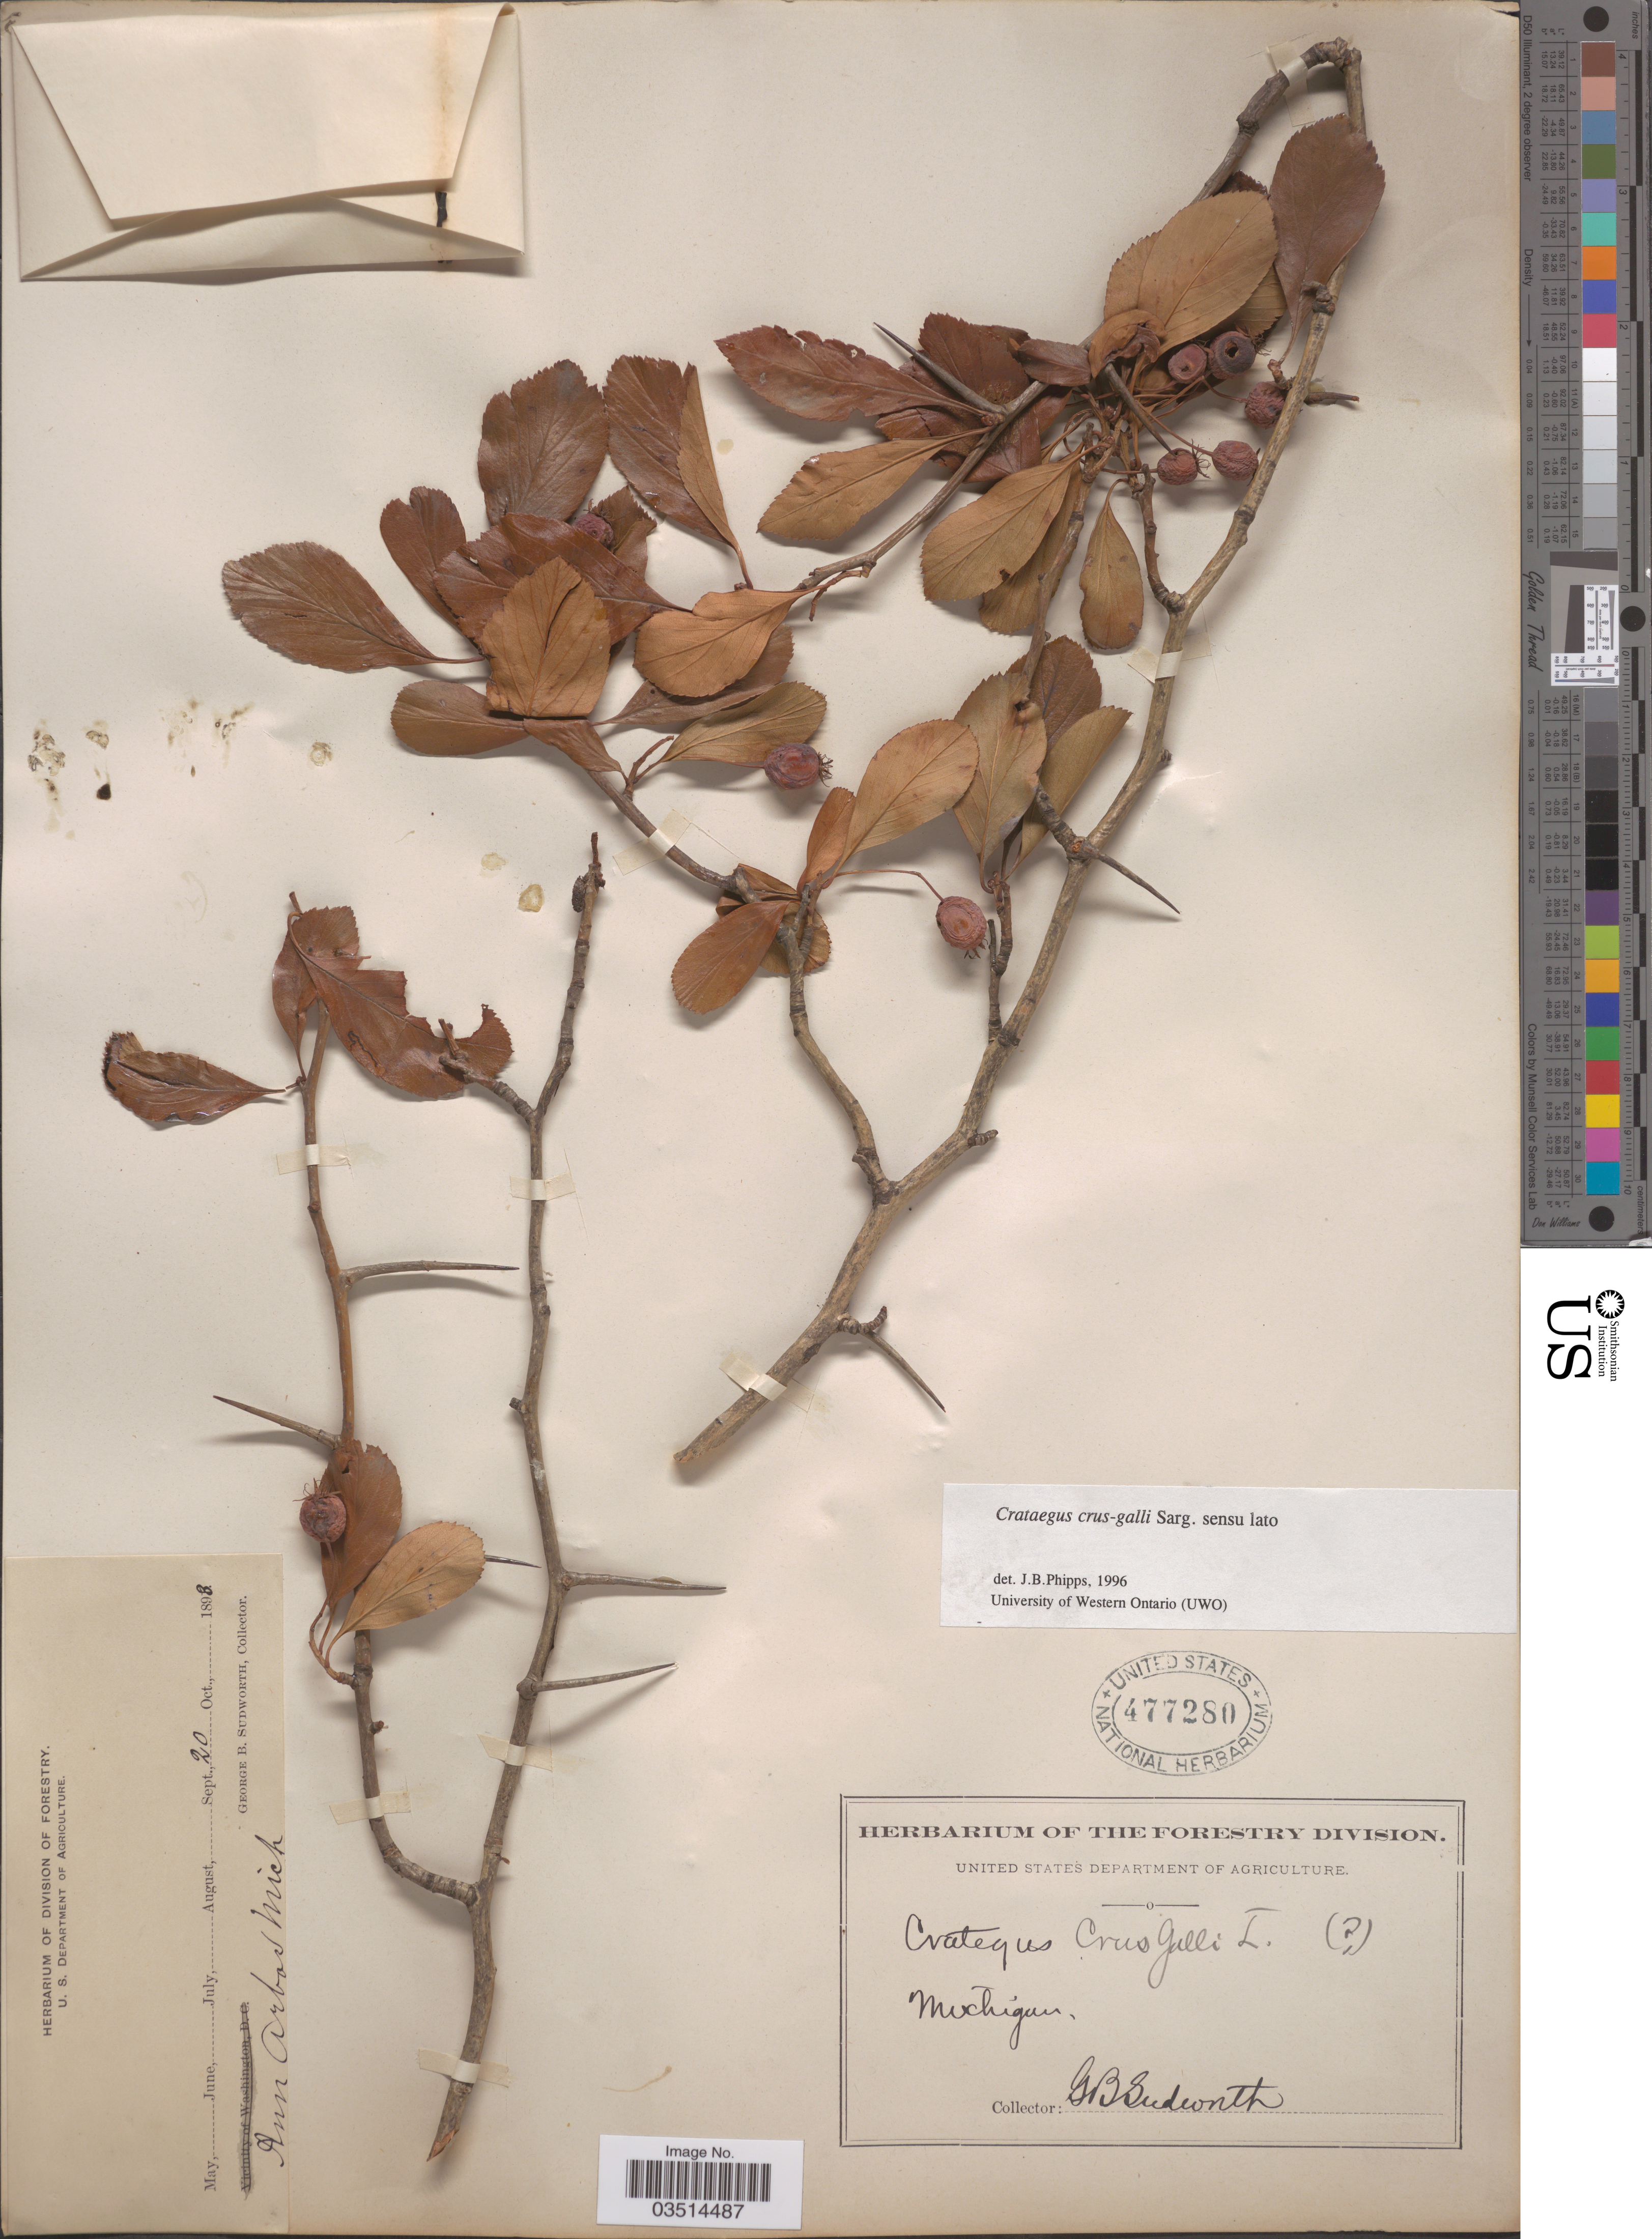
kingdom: Plantae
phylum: Tracheophyta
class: Magnoliopsida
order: Rosales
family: Rosaceae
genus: Crataegus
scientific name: Crataegus crus-galli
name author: L.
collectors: G. B. Sudworth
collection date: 1893-09-20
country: United States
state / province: Michigan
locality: Ann Arbor.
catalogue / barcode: US 477280